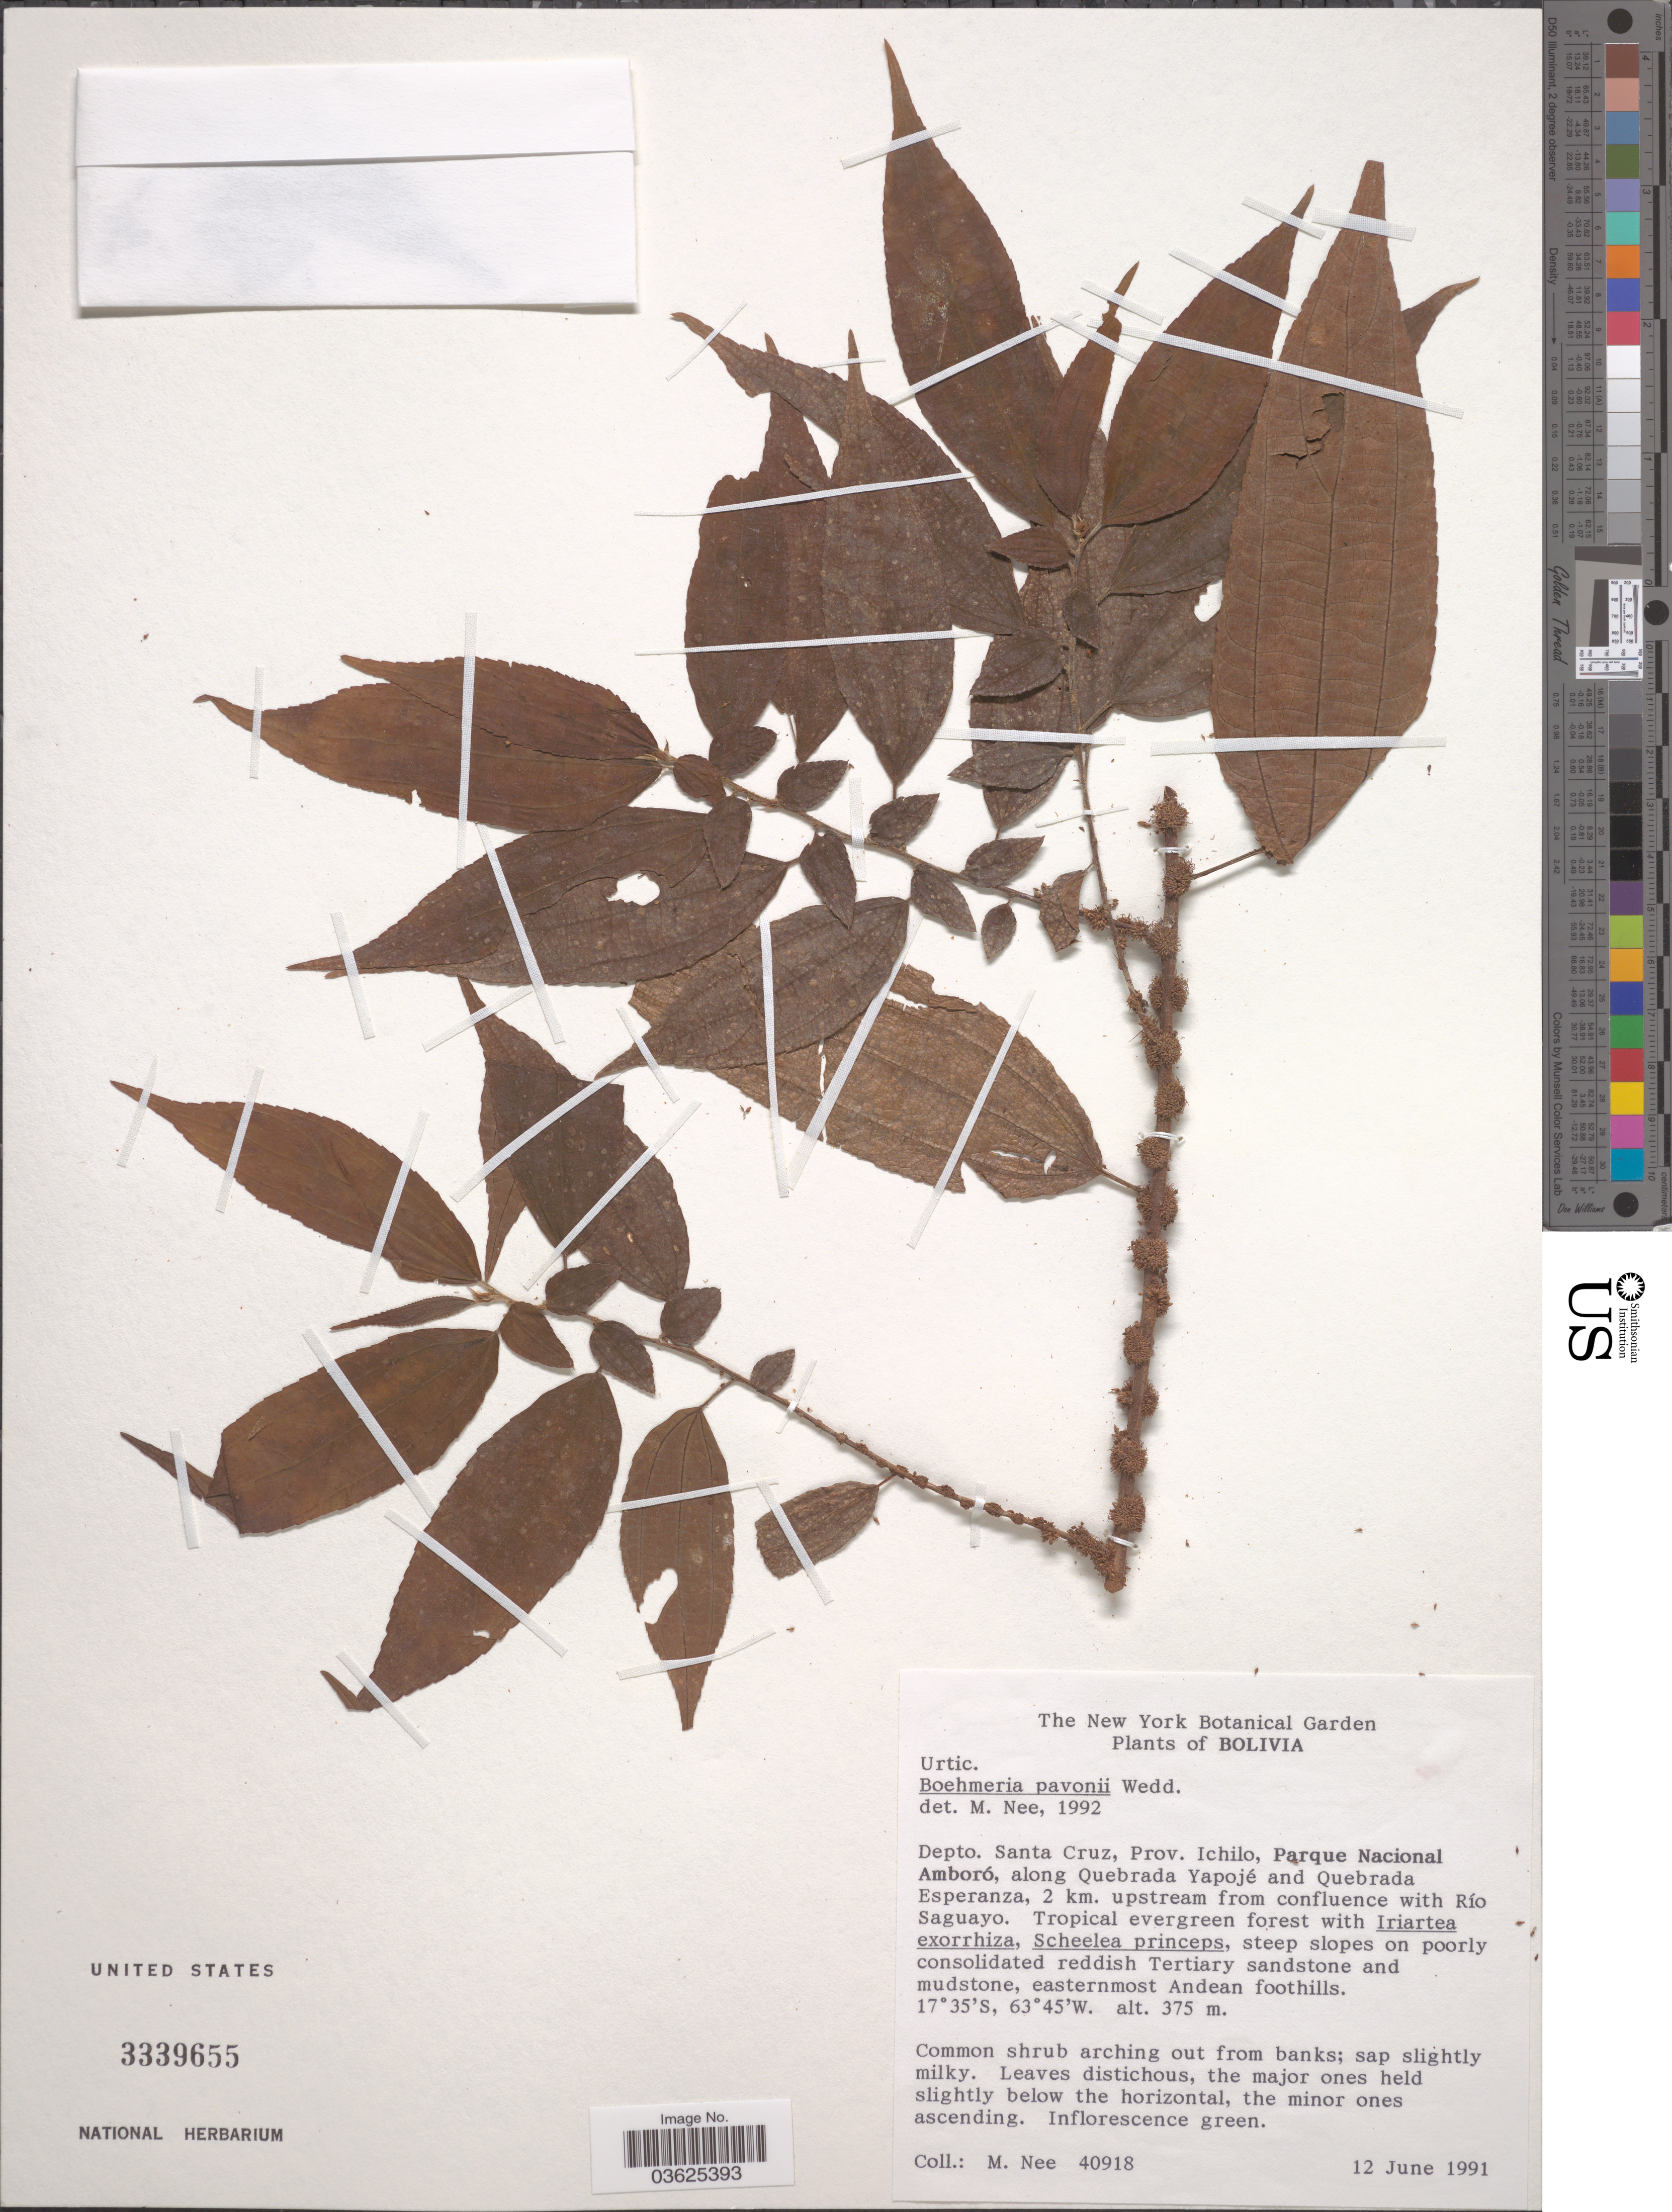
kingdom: Plantae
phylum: Tracheophyta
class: Magnoliopsida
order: Rosales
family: Urticaceae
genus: Boehmeria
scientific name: Boehmeria pavonii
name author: Wedd.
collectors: M. Nee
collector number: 40918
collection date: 1991-06-12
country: Bolivia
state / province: Santa Cruz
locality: Depto. Santa Cruz, Prov. Ichilo, Parque Nacional Amboró, along Quebrada Yapojé and Quebrada Esperanza, 2 km. upstream from confluence with Río Saguayo. Easternmost Andean foothills.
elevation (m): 375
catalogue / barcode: US 3339655